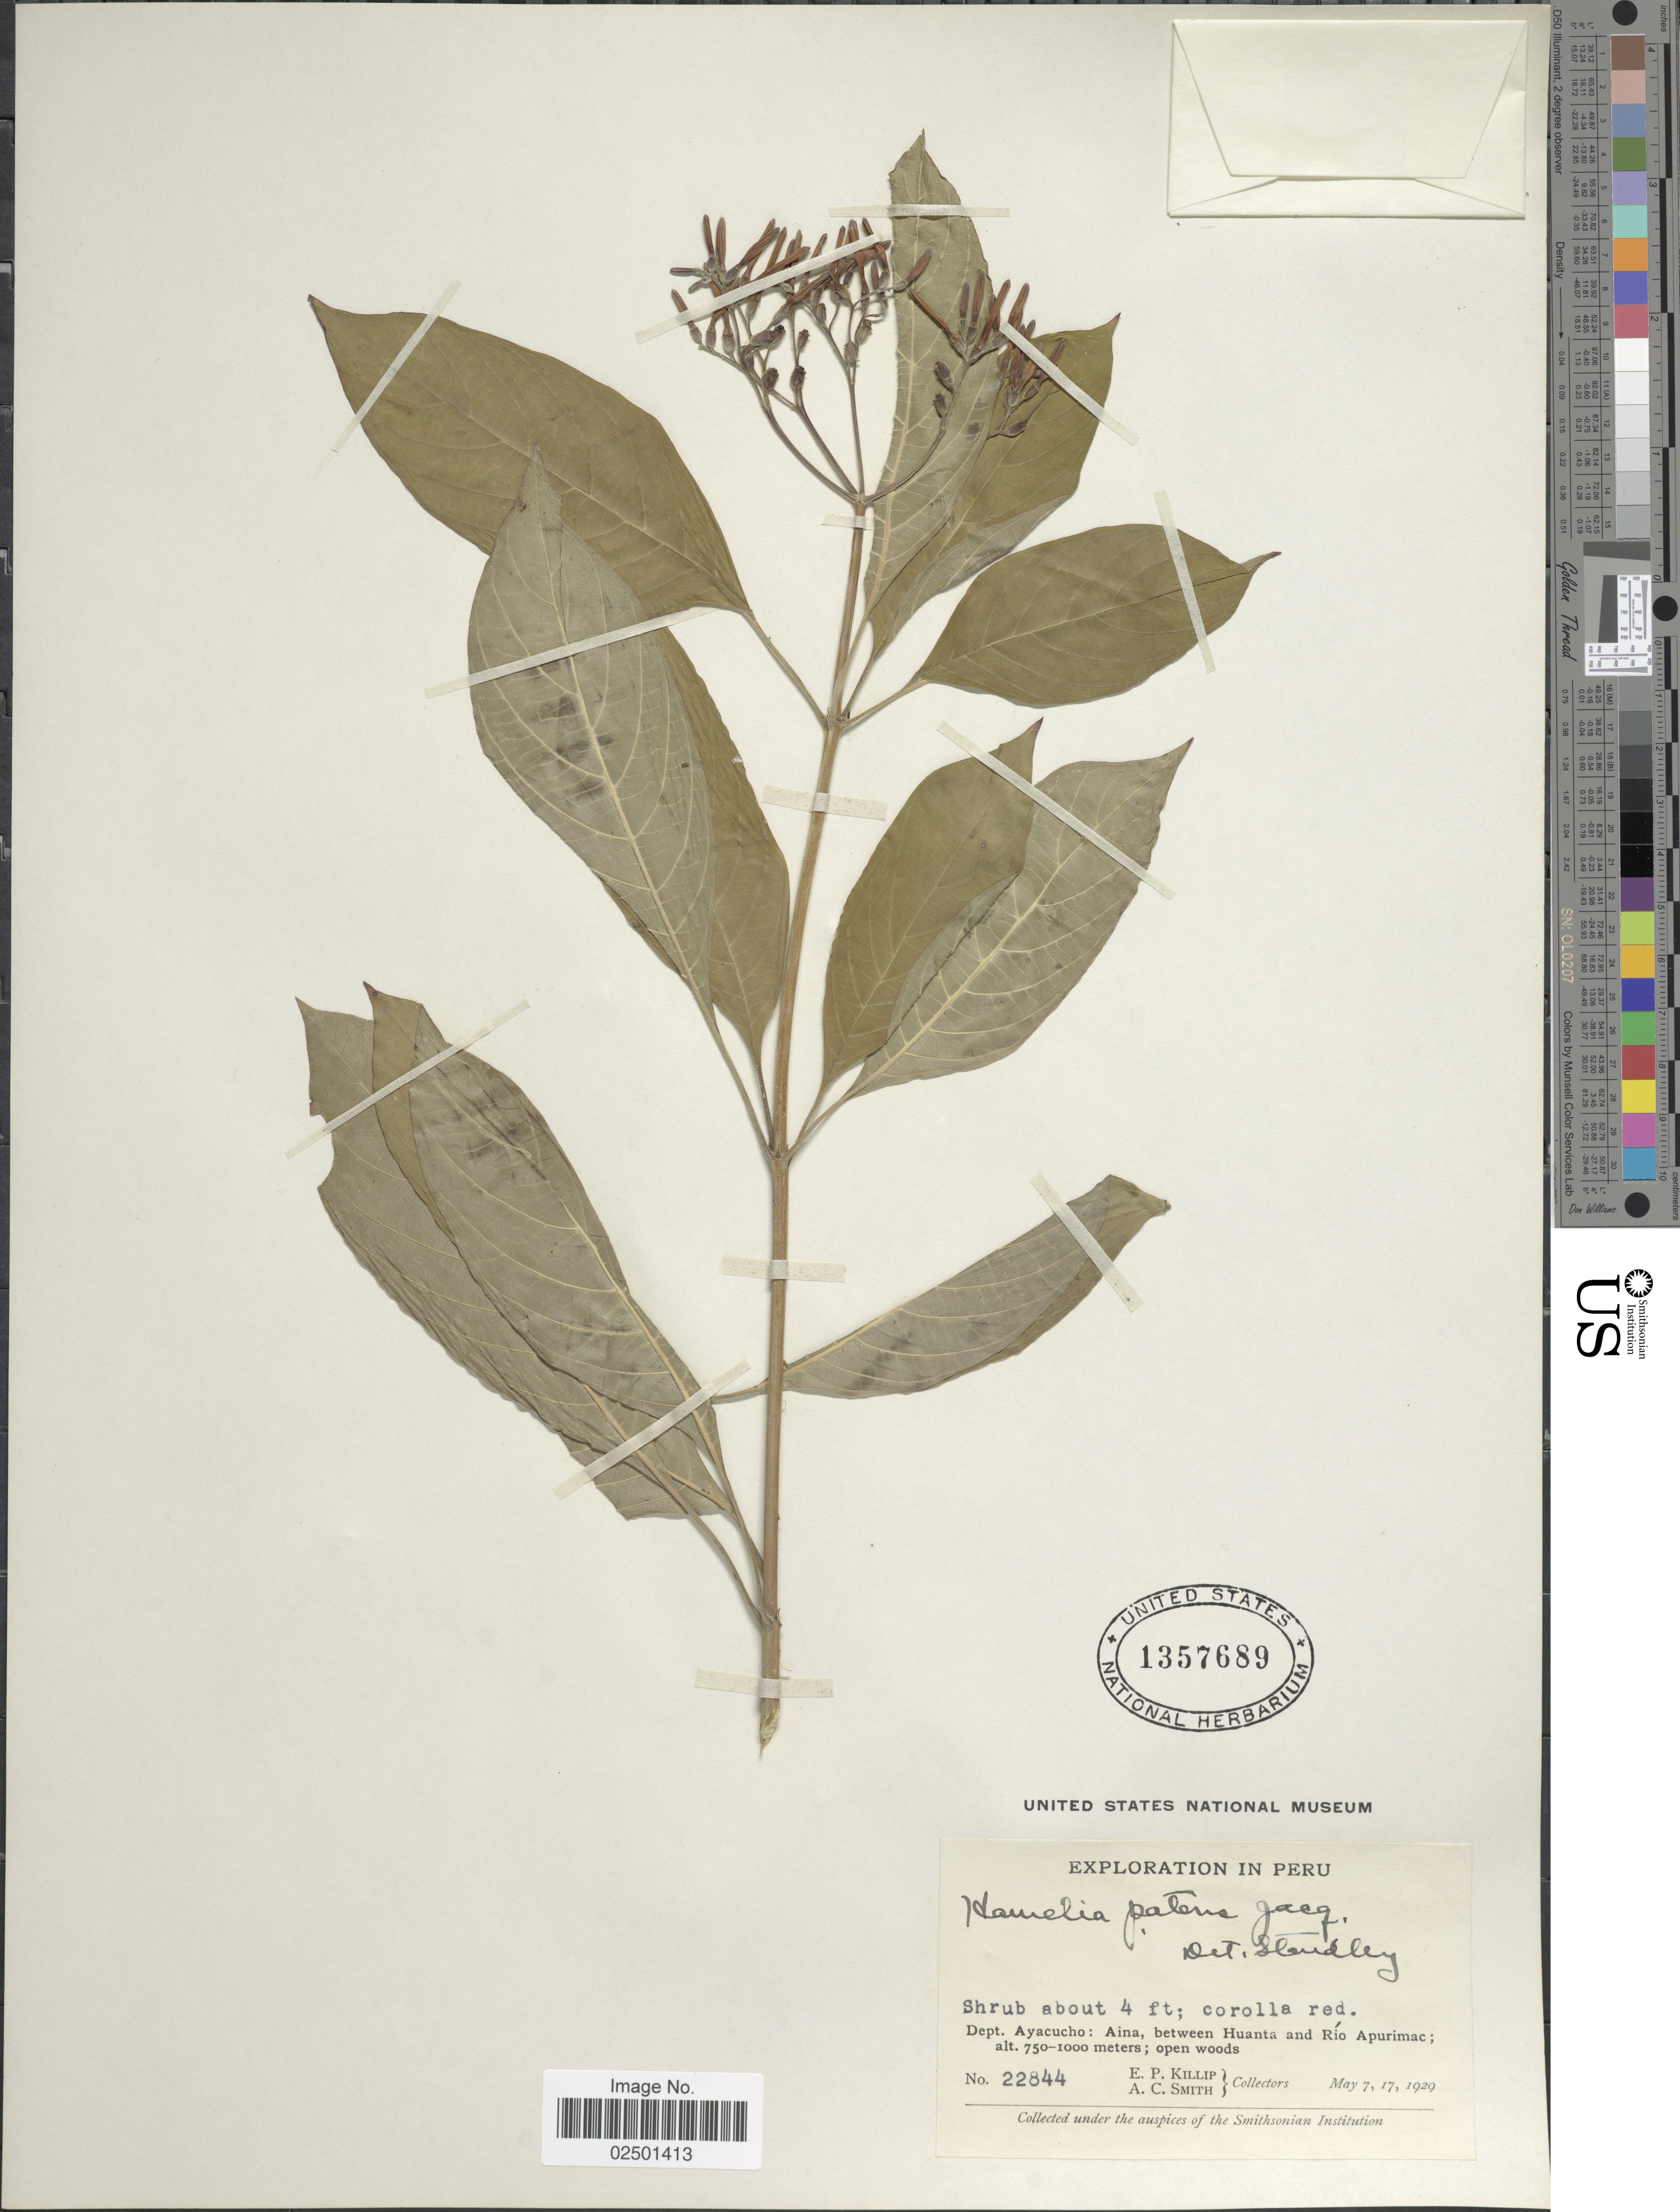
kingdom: Plantae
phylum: Tracheophyta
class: Magnoliopsida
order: Gentianales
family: Rubiaceae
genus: Hamelia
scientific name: Hamelia patens var. patens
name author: Jacq.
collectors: E. P. Killip & A. C. Smith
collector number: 22844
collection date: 1929-05-07/1929-05-17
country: Peru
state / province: Ayacucho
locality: Dept. Ayacucho: Aina, between Huanta and Rio Apurimac.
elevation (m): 750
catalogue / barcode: US 1357689